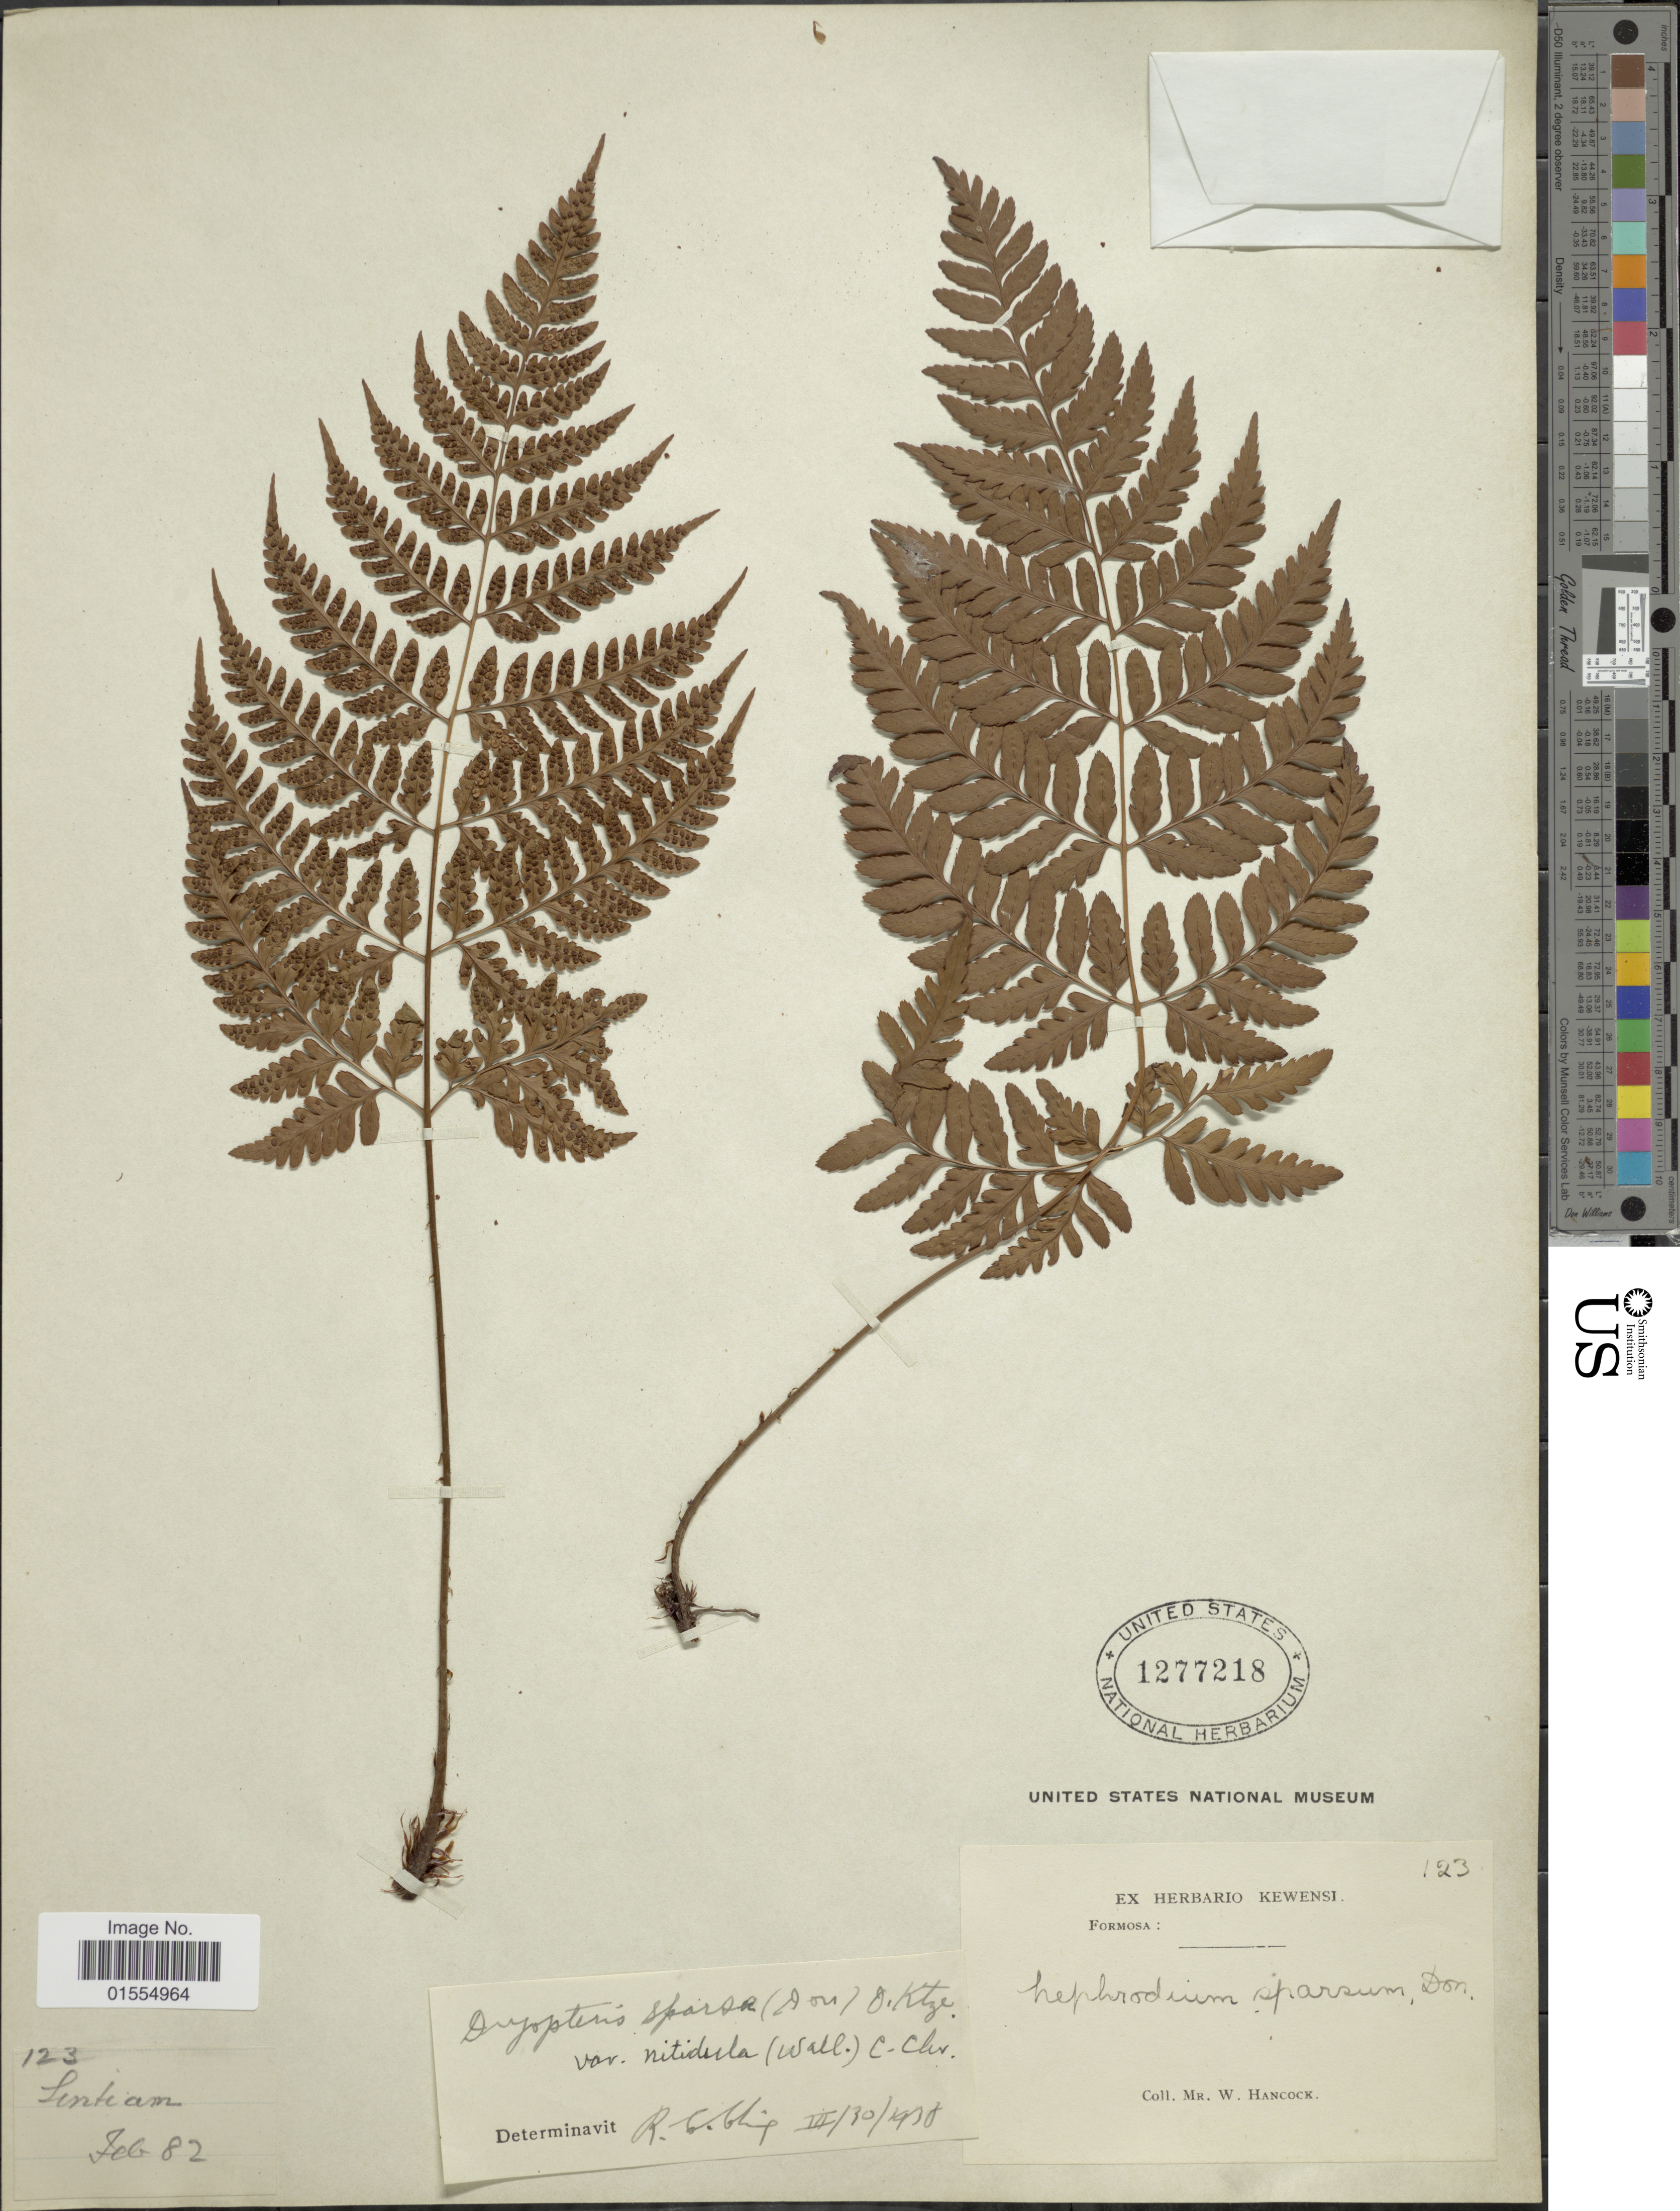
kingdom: Plantae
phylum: Tracheophyta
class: Polypodiopsida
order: Polypodiales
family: Dryopteridaceae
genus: Dryopteris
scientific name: Dryopteris sparsa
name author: (D. Don) Kuntze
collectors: W. Hancock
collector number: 123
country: Taiwan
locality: Formosa, Sentiam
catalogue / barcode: US 1277218